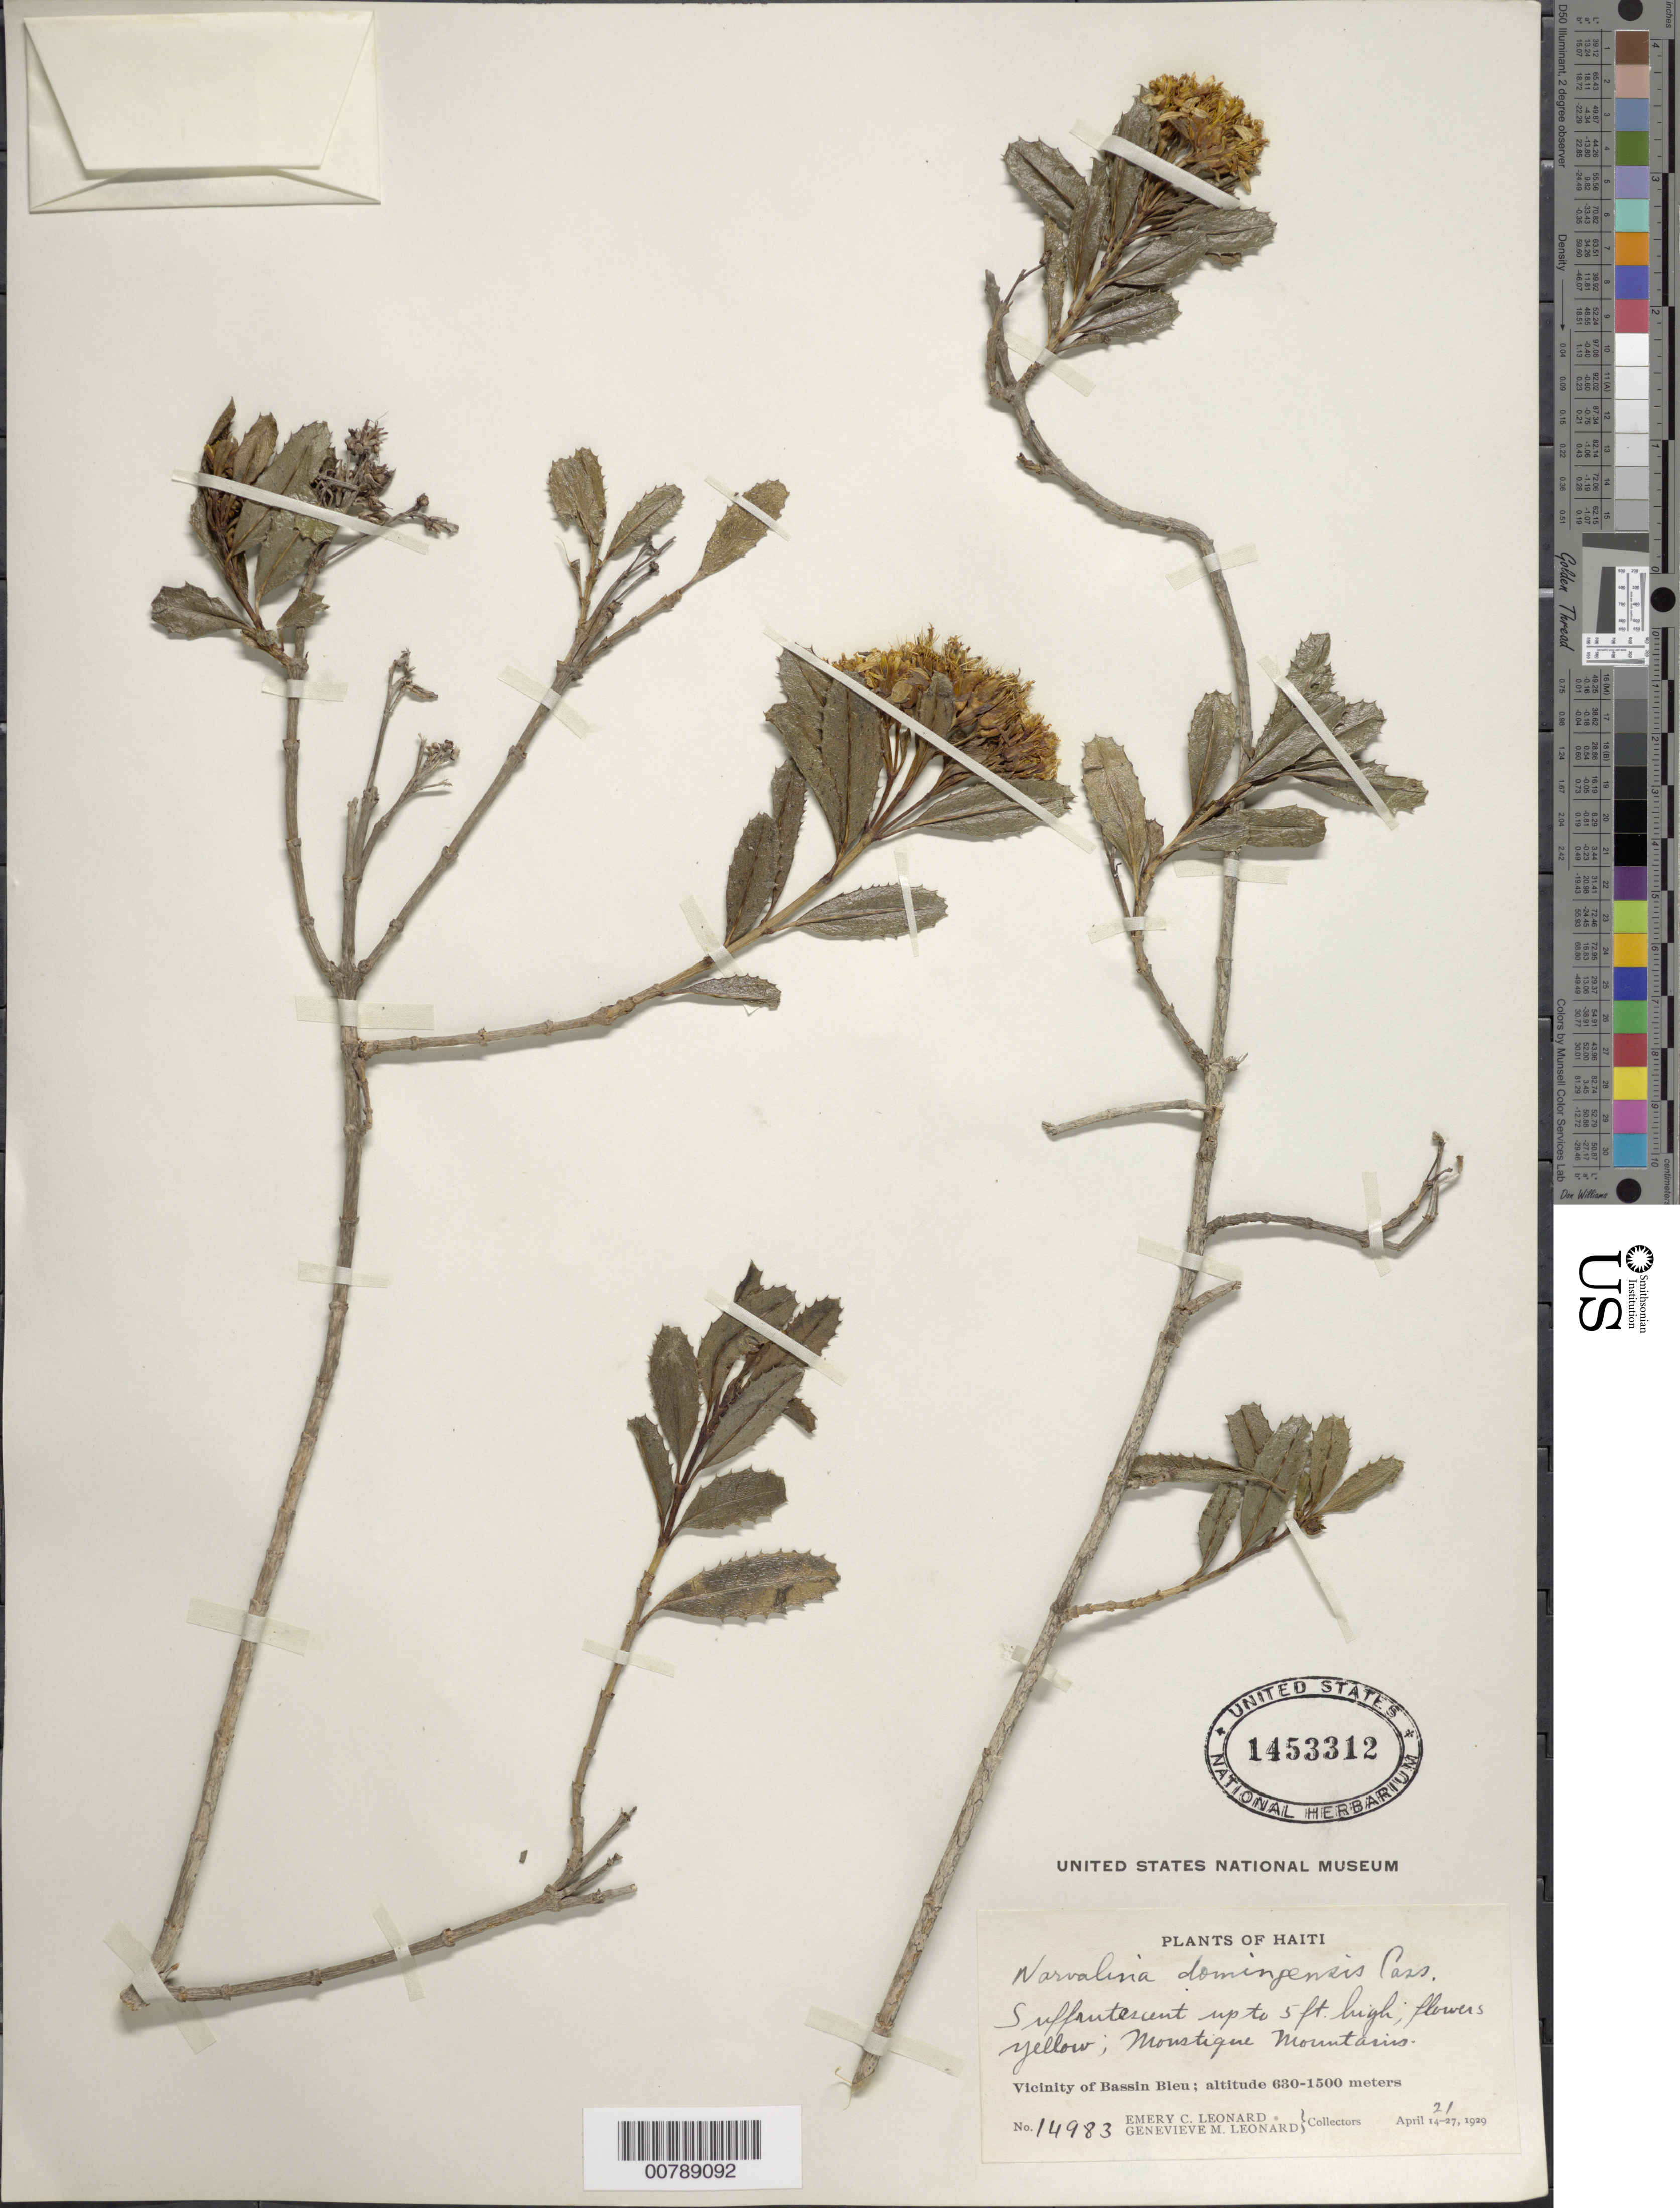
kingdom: Plantae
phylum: Tracheophyta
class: Magnoliopsida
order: Asterales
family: Asteraceae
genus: Narvalina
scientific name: Narvalina domingensis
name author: (Cass.) Less.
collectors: E. C. Leonard & G. M. Leonard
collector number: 14983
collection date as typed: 21 Apr 1929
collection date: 1929-04-21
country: Haiti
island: Hispaniola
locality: Vicinity of Bassin Bleu. Moustique Mountains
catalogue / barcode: US 1453312